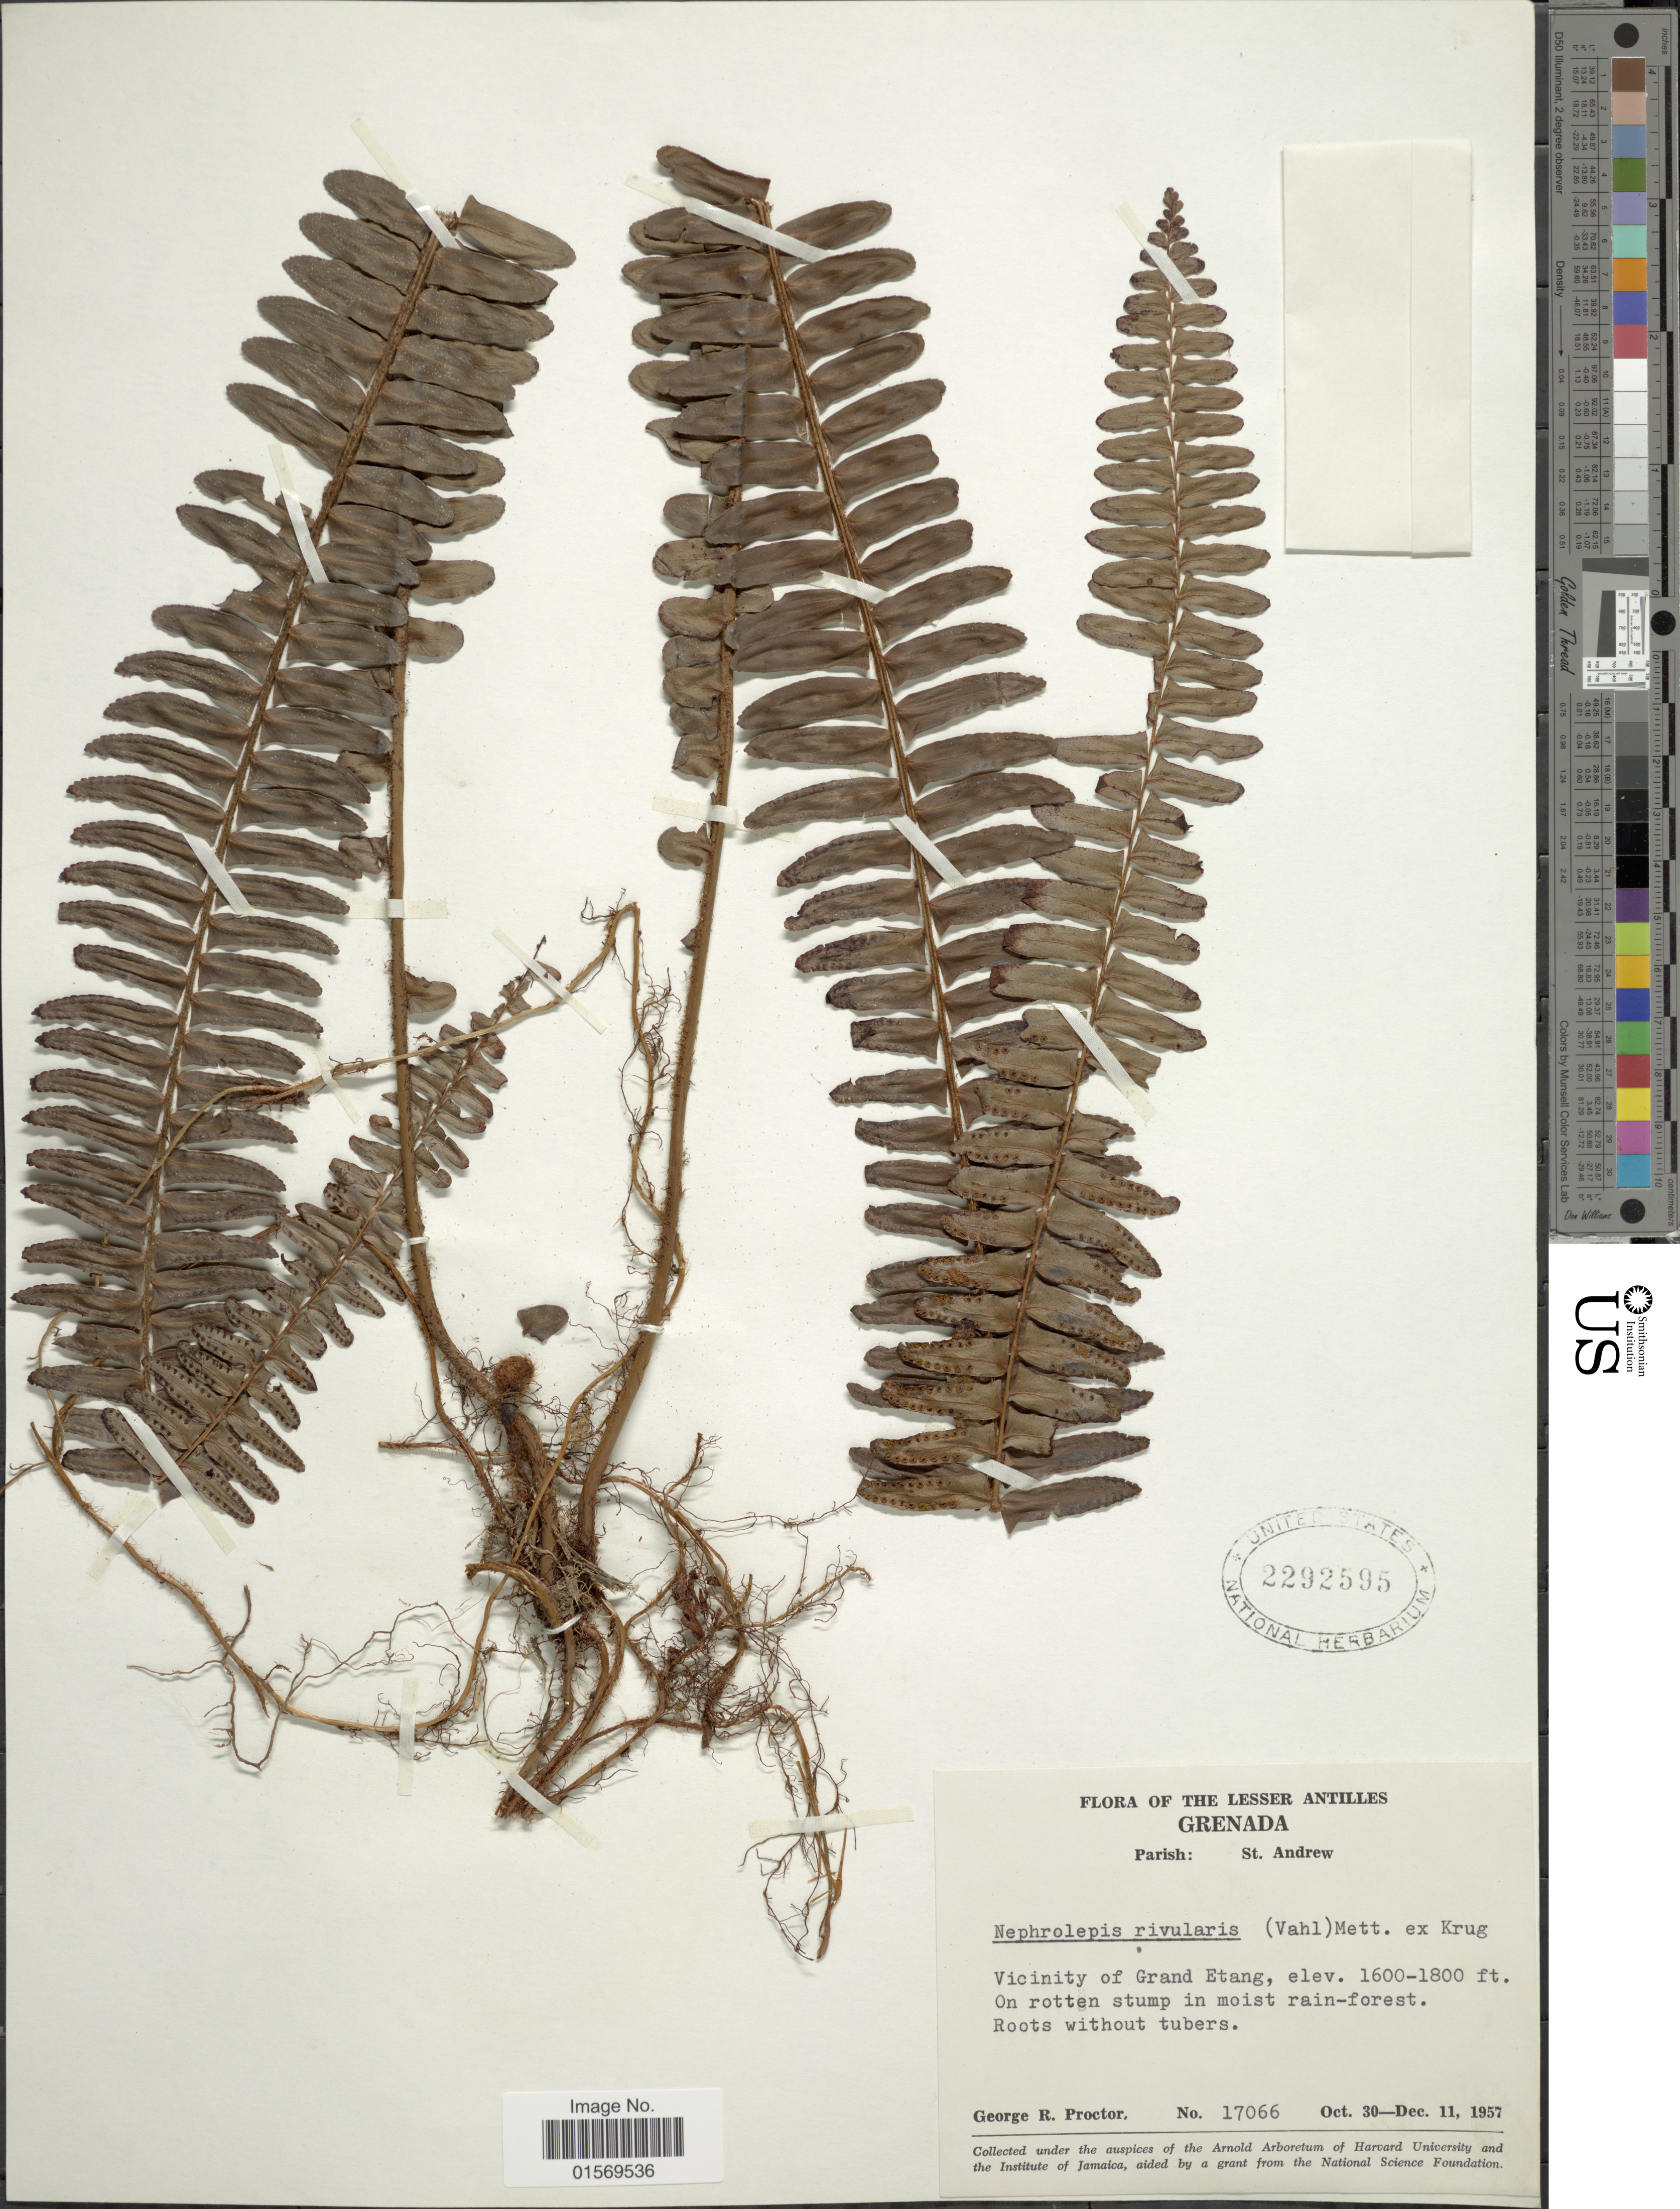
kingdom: Plantae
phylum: Tracheophyta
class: Polypodiopsida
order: Polypodiales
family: Nephrolepidaceae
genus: Nephrolepis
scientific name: Nephrolepis rivularis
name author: (Vahl) Mett. ex Krug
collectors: G. R. Proctor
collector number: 17066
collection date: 1957-10-30/1957-12-11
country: Grenada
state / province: Saint Andrew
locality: Grenada, Parish: St. Andrew. Vicinity of Grand Etang.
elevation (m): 488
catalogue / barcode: US 2292595